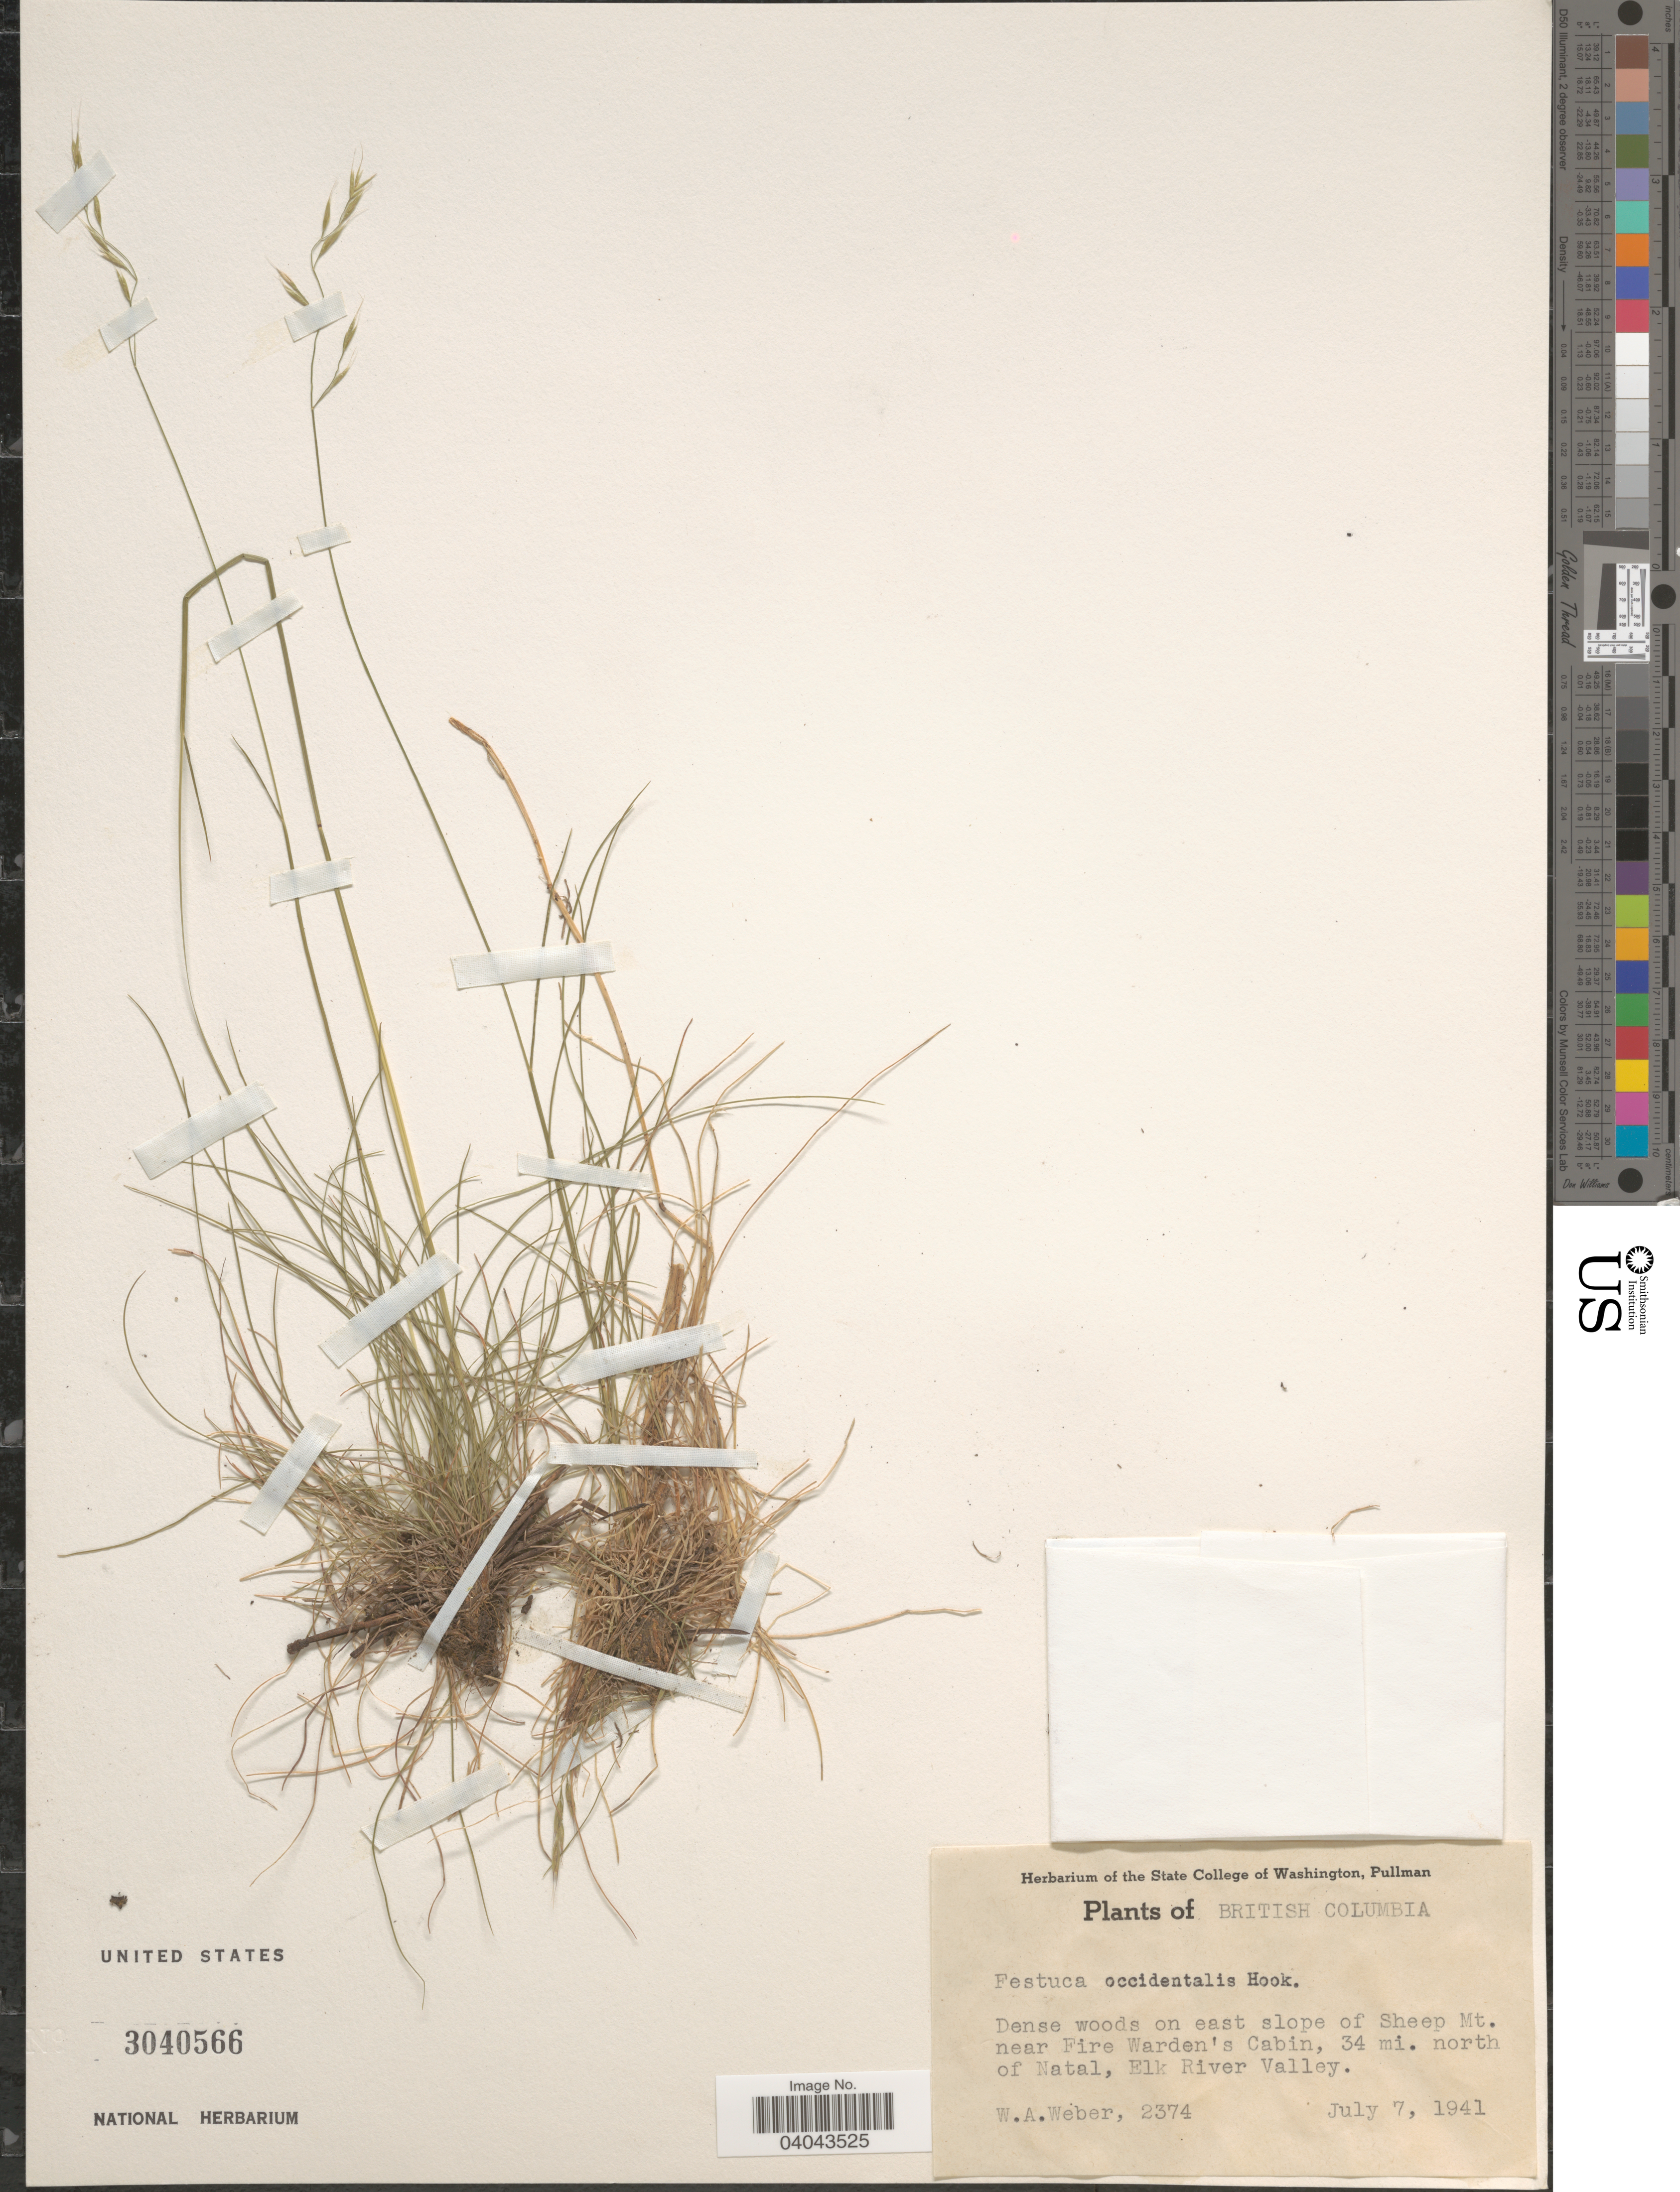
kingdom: Plantae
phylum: Tracheophyta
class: Liliopsida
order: Poales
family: Poaceae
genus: Festuca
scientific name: Festuca occidentalis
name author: Hook.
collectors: W. A. Weber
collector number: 2374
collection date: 1941-07-07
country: Canada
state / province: British Columbia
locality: On east slope of Sheep Mt. near Fire Warden's Cabin, 34 mi. north of Natal, Elk River Valley.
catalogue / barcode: US 3040566